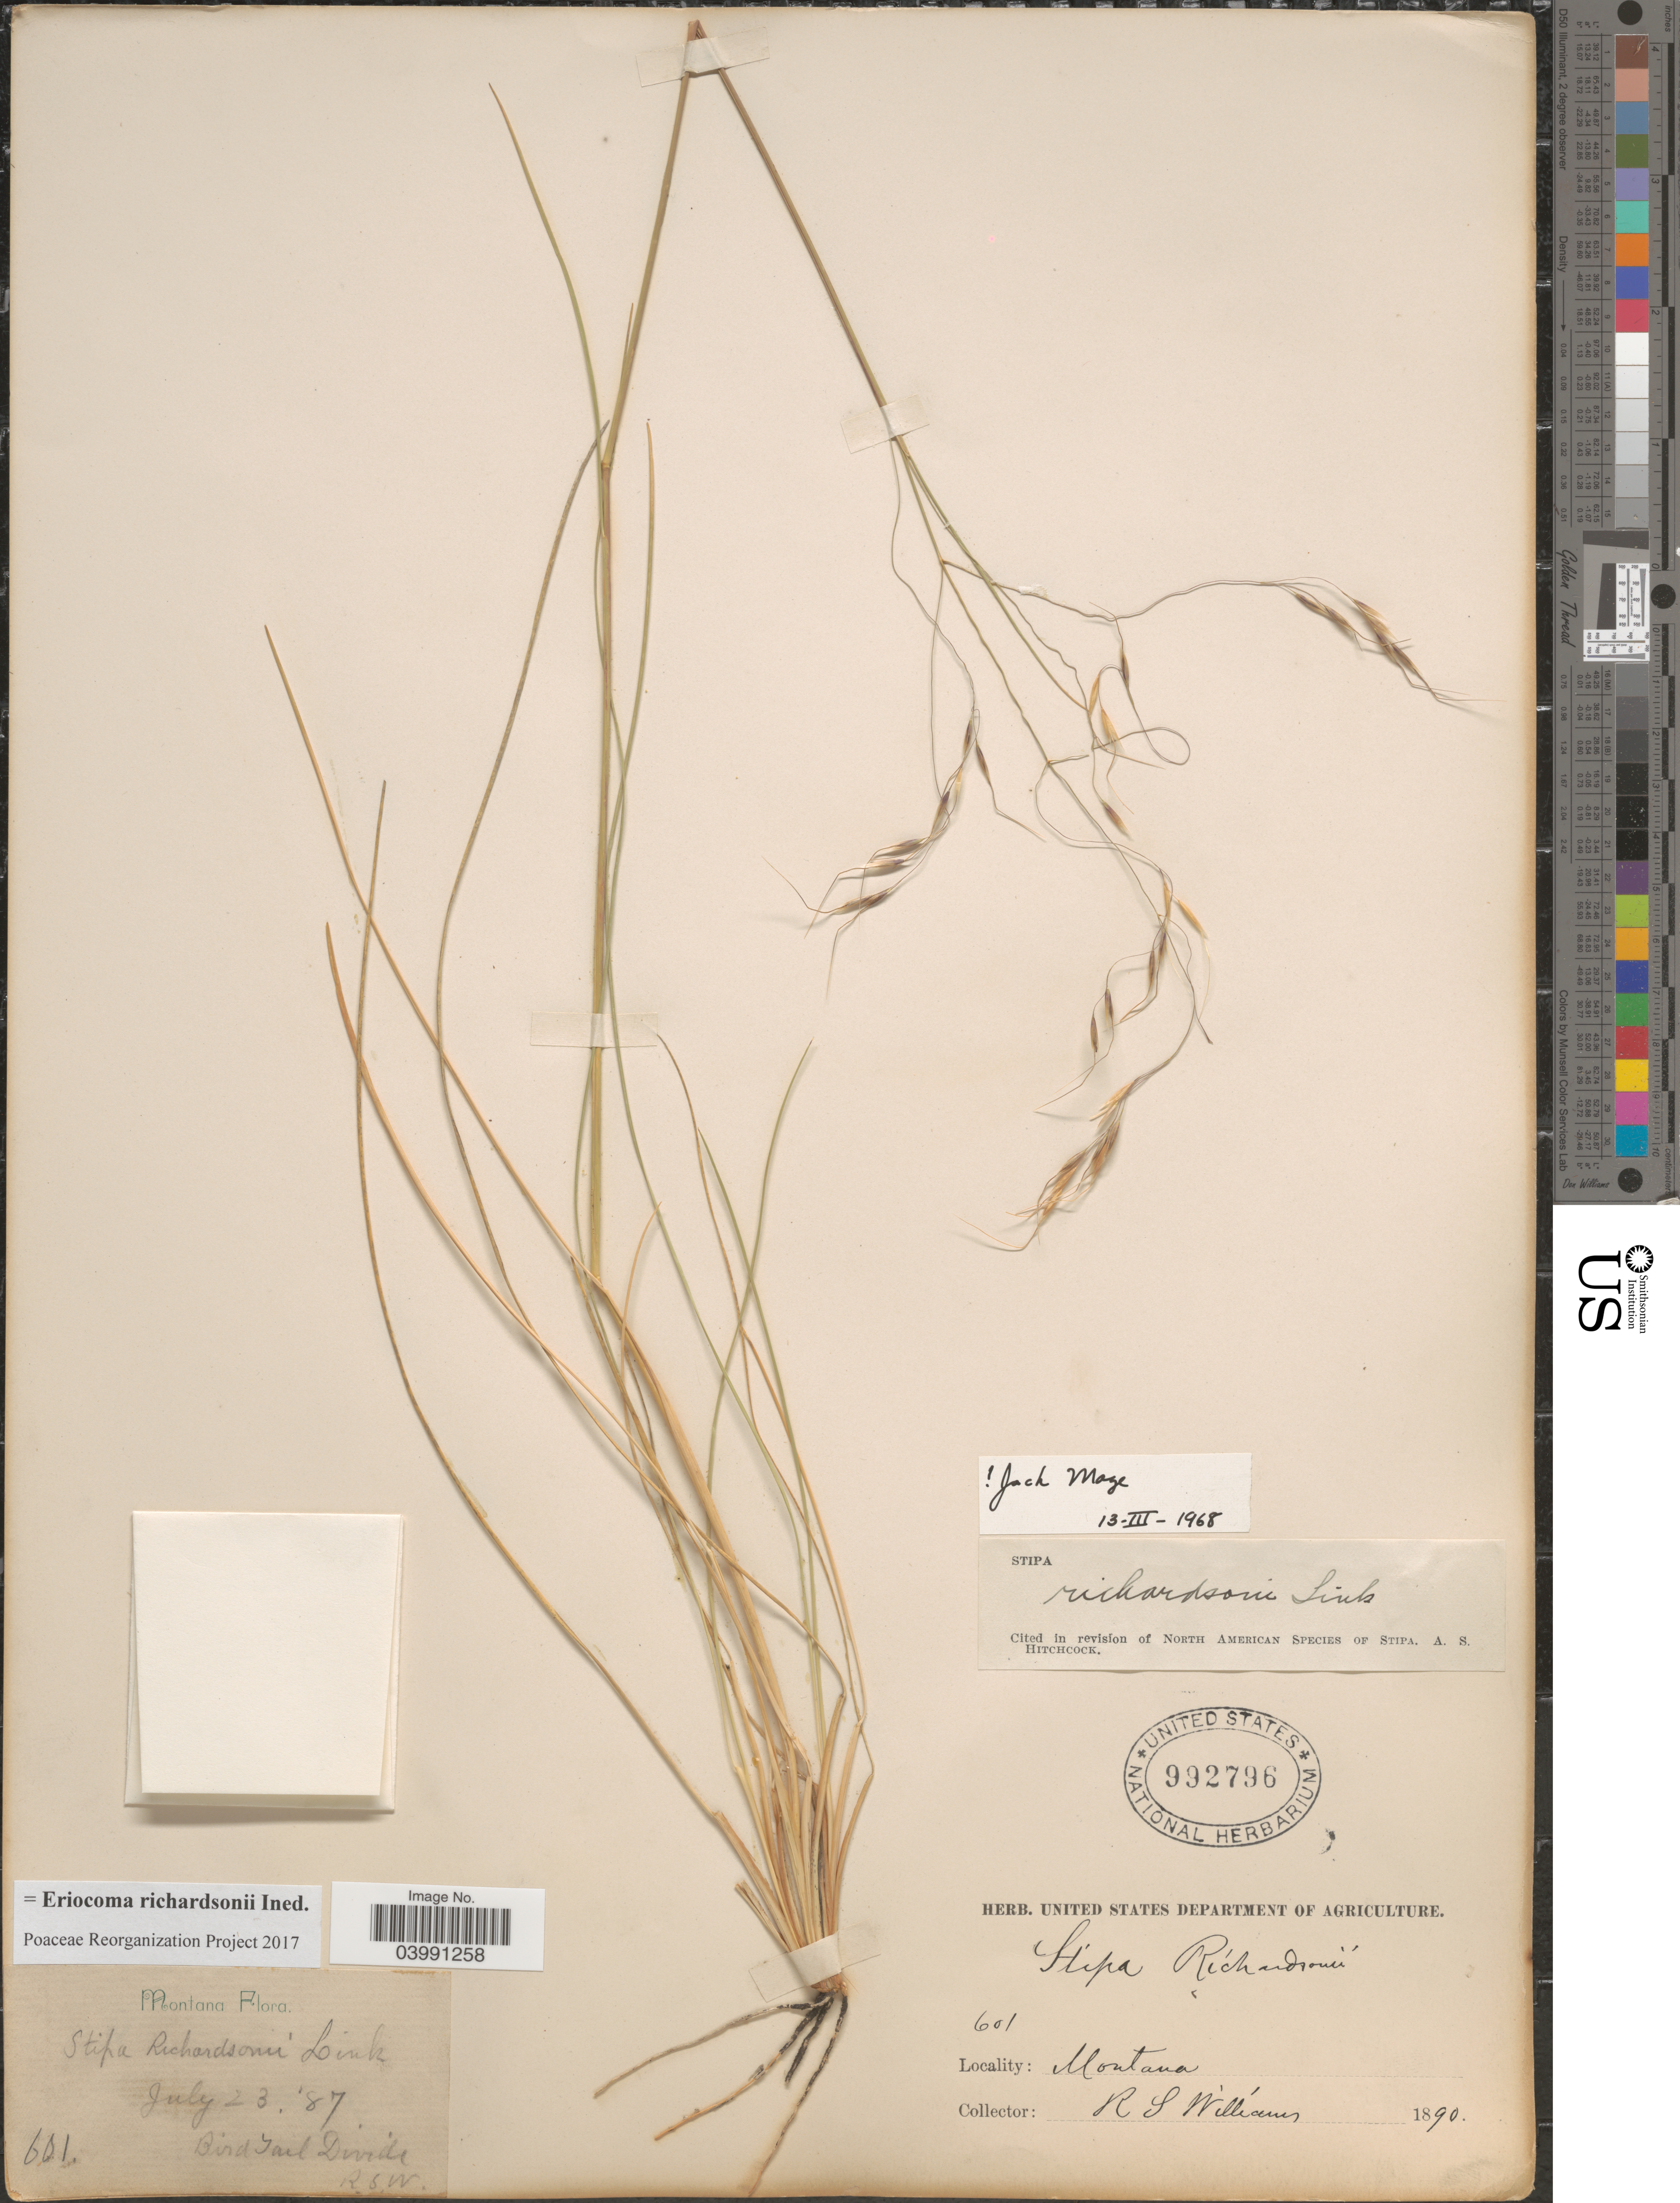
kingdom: Plantae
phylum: Tracheophyta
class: Liliopsida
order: Poales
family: Poaceae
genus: Eriocoma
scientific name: Eriocoma richardsonii ined.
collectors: R. S. Williams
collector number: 601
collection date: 1890-07-23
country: United States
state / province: Montana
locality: Bird Tail Divide.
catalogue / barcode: US 992796